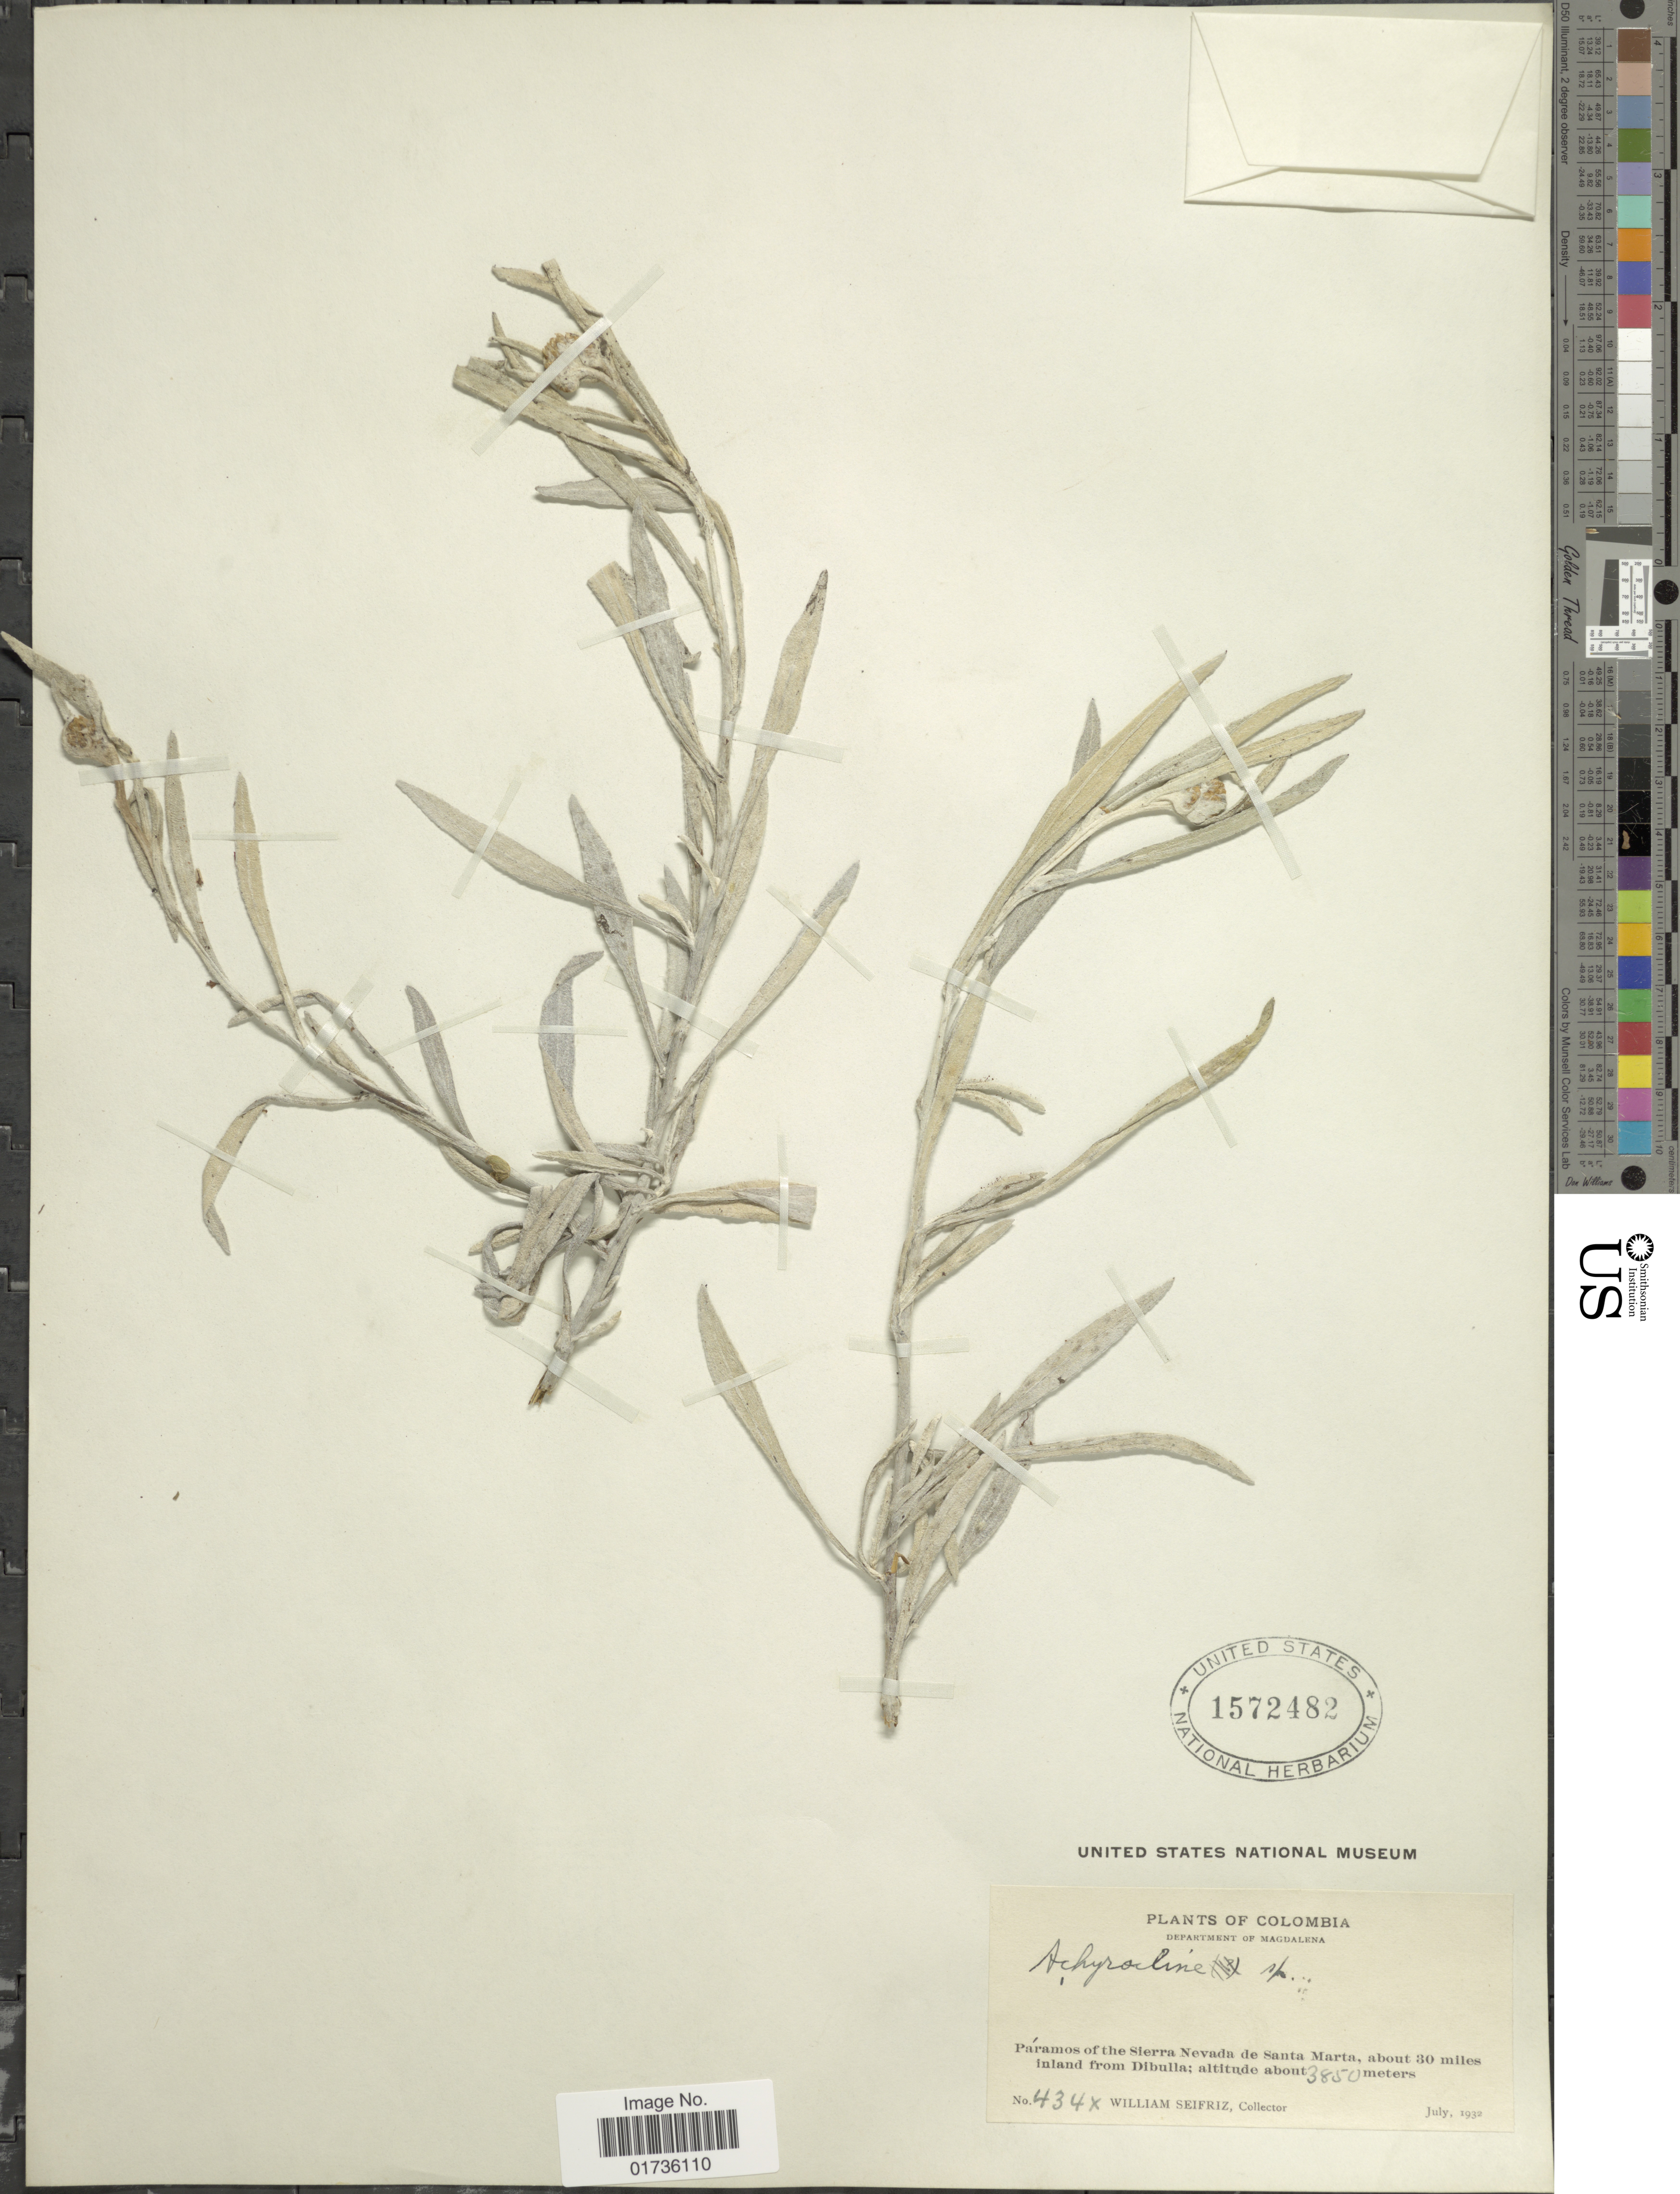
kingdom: Plantae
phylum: Tracheophyta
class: Magnoliopsida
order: Asterales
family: Asteraceae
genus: Achyrocline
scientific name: Achyrocline sp.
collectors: W. Seifriz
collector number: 434x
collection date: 1932-07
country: Colombia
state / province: Magdalena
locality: Department of Magdalena, Páramos of the Sierra nevada de Santa Marta, about 30 miles inland from Dibulla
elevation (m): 3850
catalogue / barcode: US 1572482